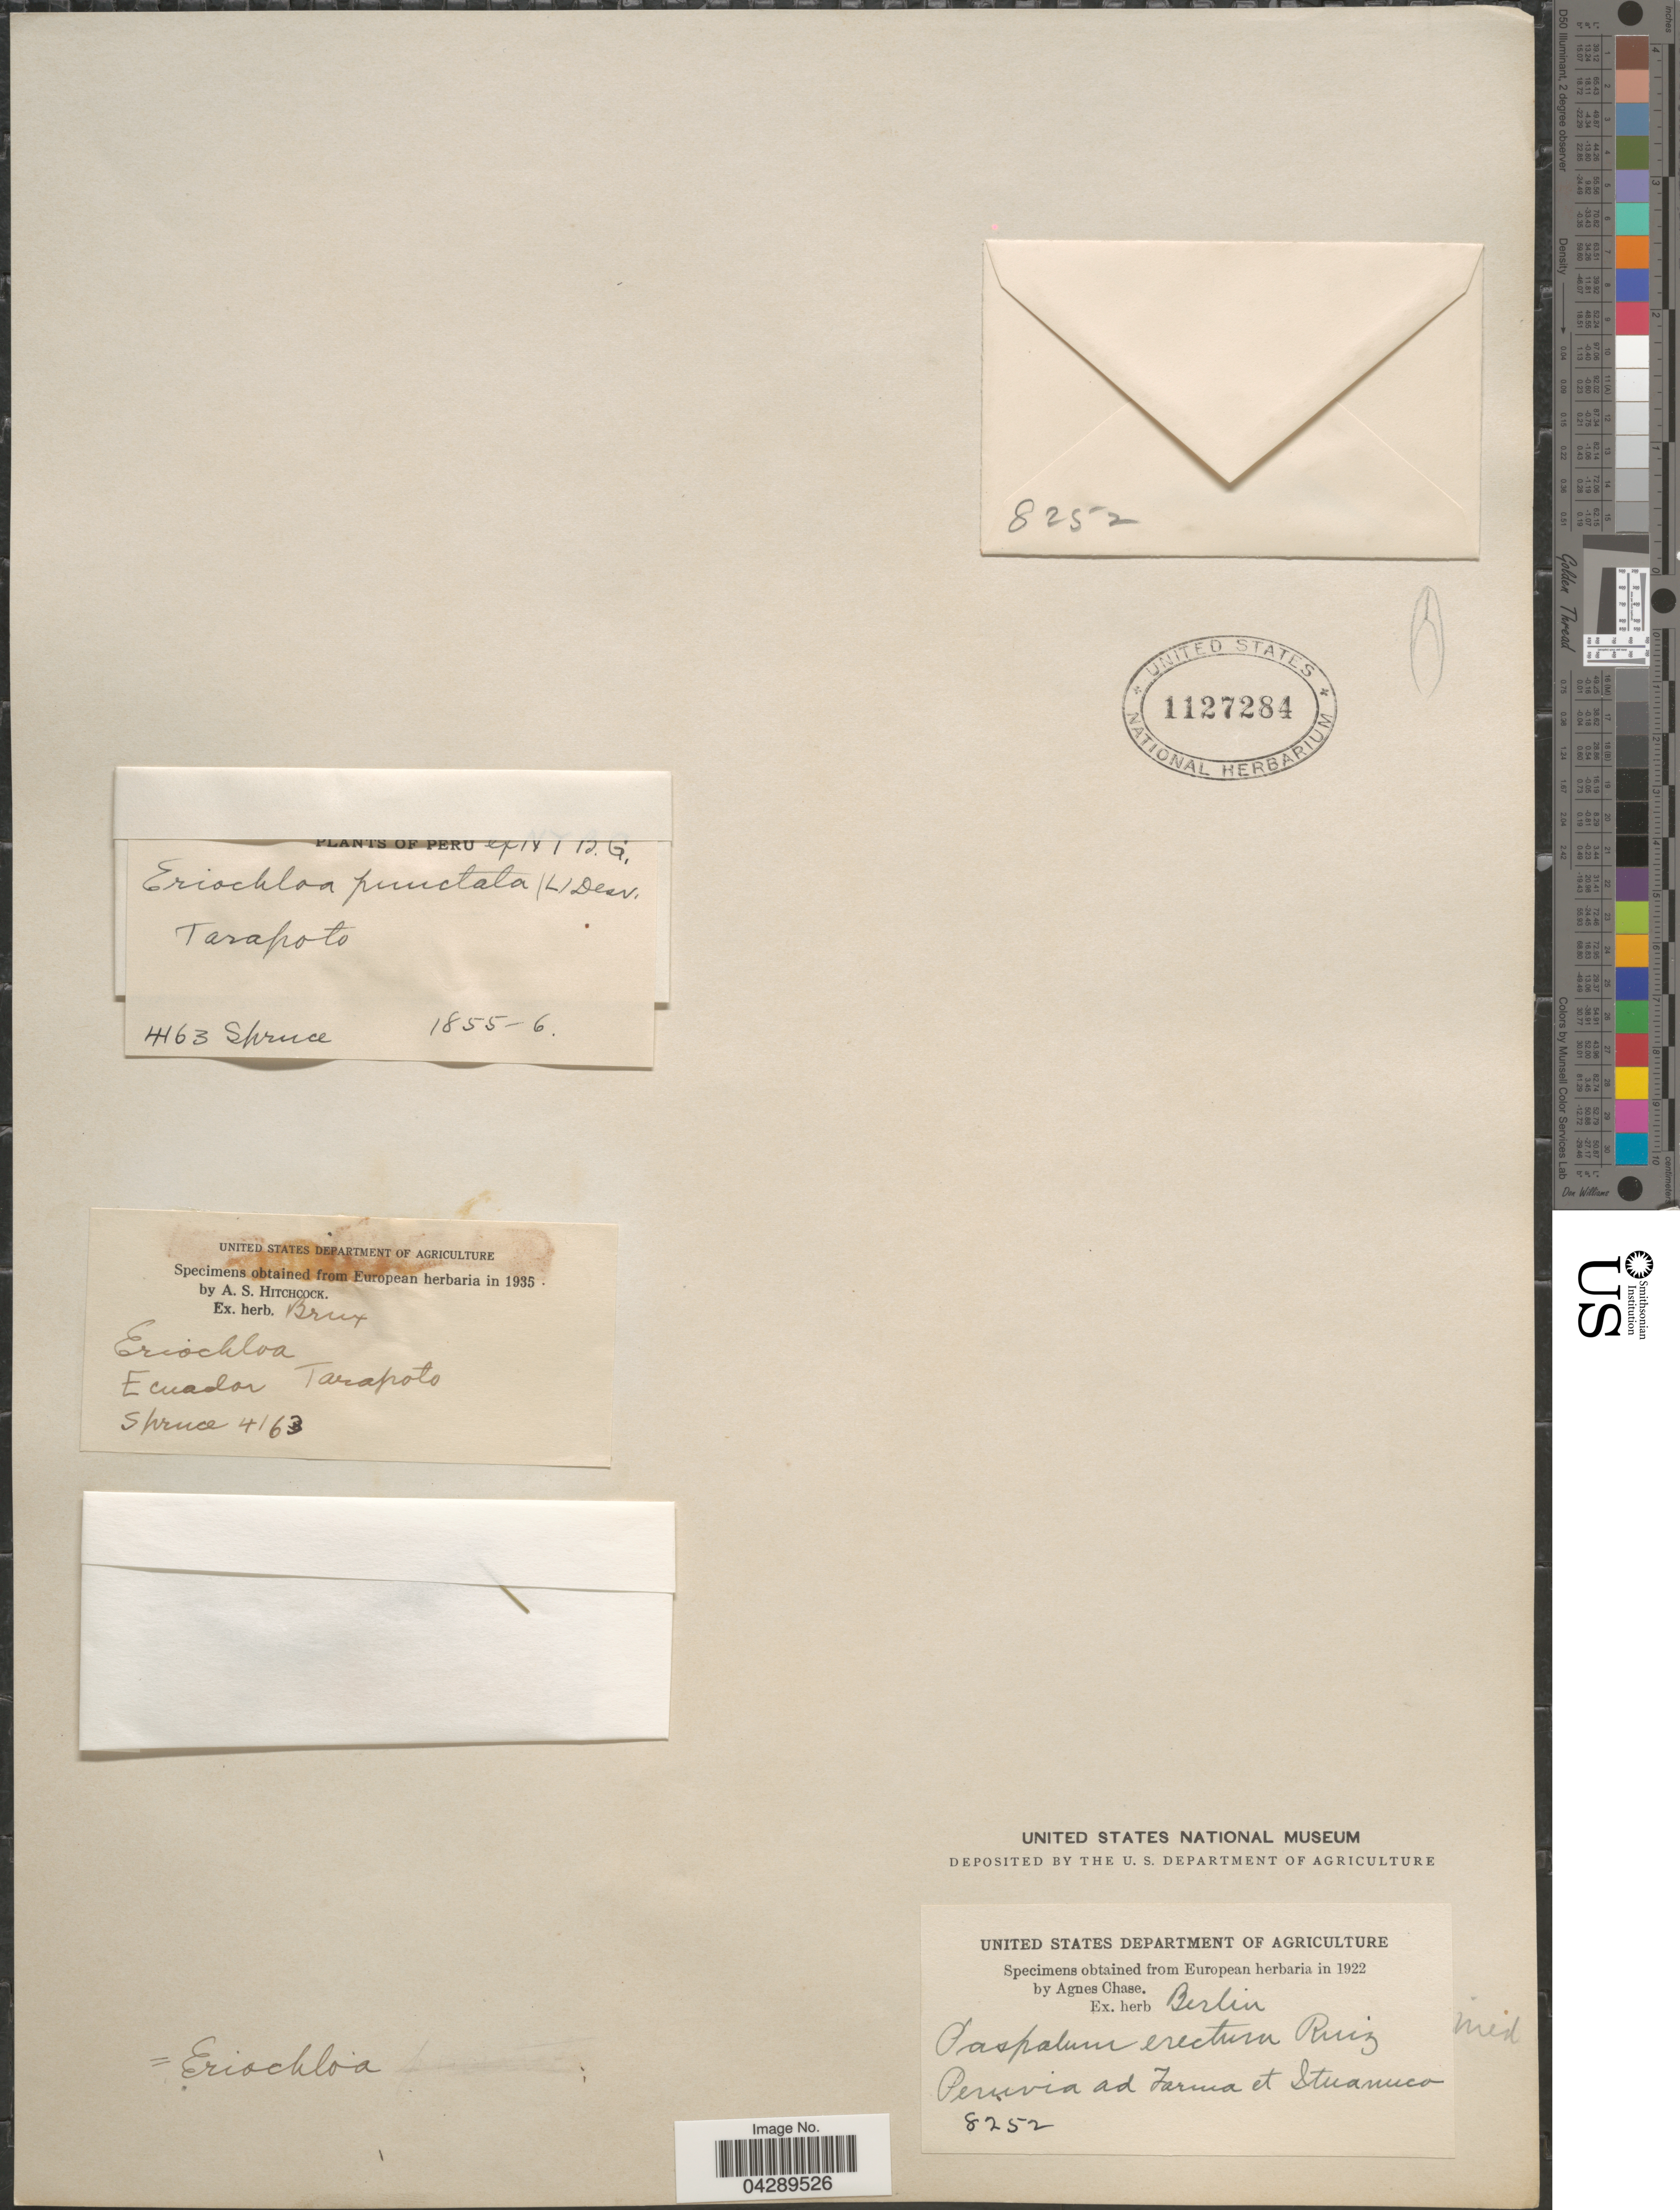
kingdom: Plantae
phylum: Tracheophyta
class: Liliopsida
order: Poales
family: Poaceae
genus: Eriochloa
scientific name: Eriochloa punctata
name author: (L.) Desv. ex Ham.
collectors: ex herb. Berlin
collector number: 8252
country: Peru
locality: Peruvia ad Farma et Ituanuco.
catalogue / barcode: US 1127284-2